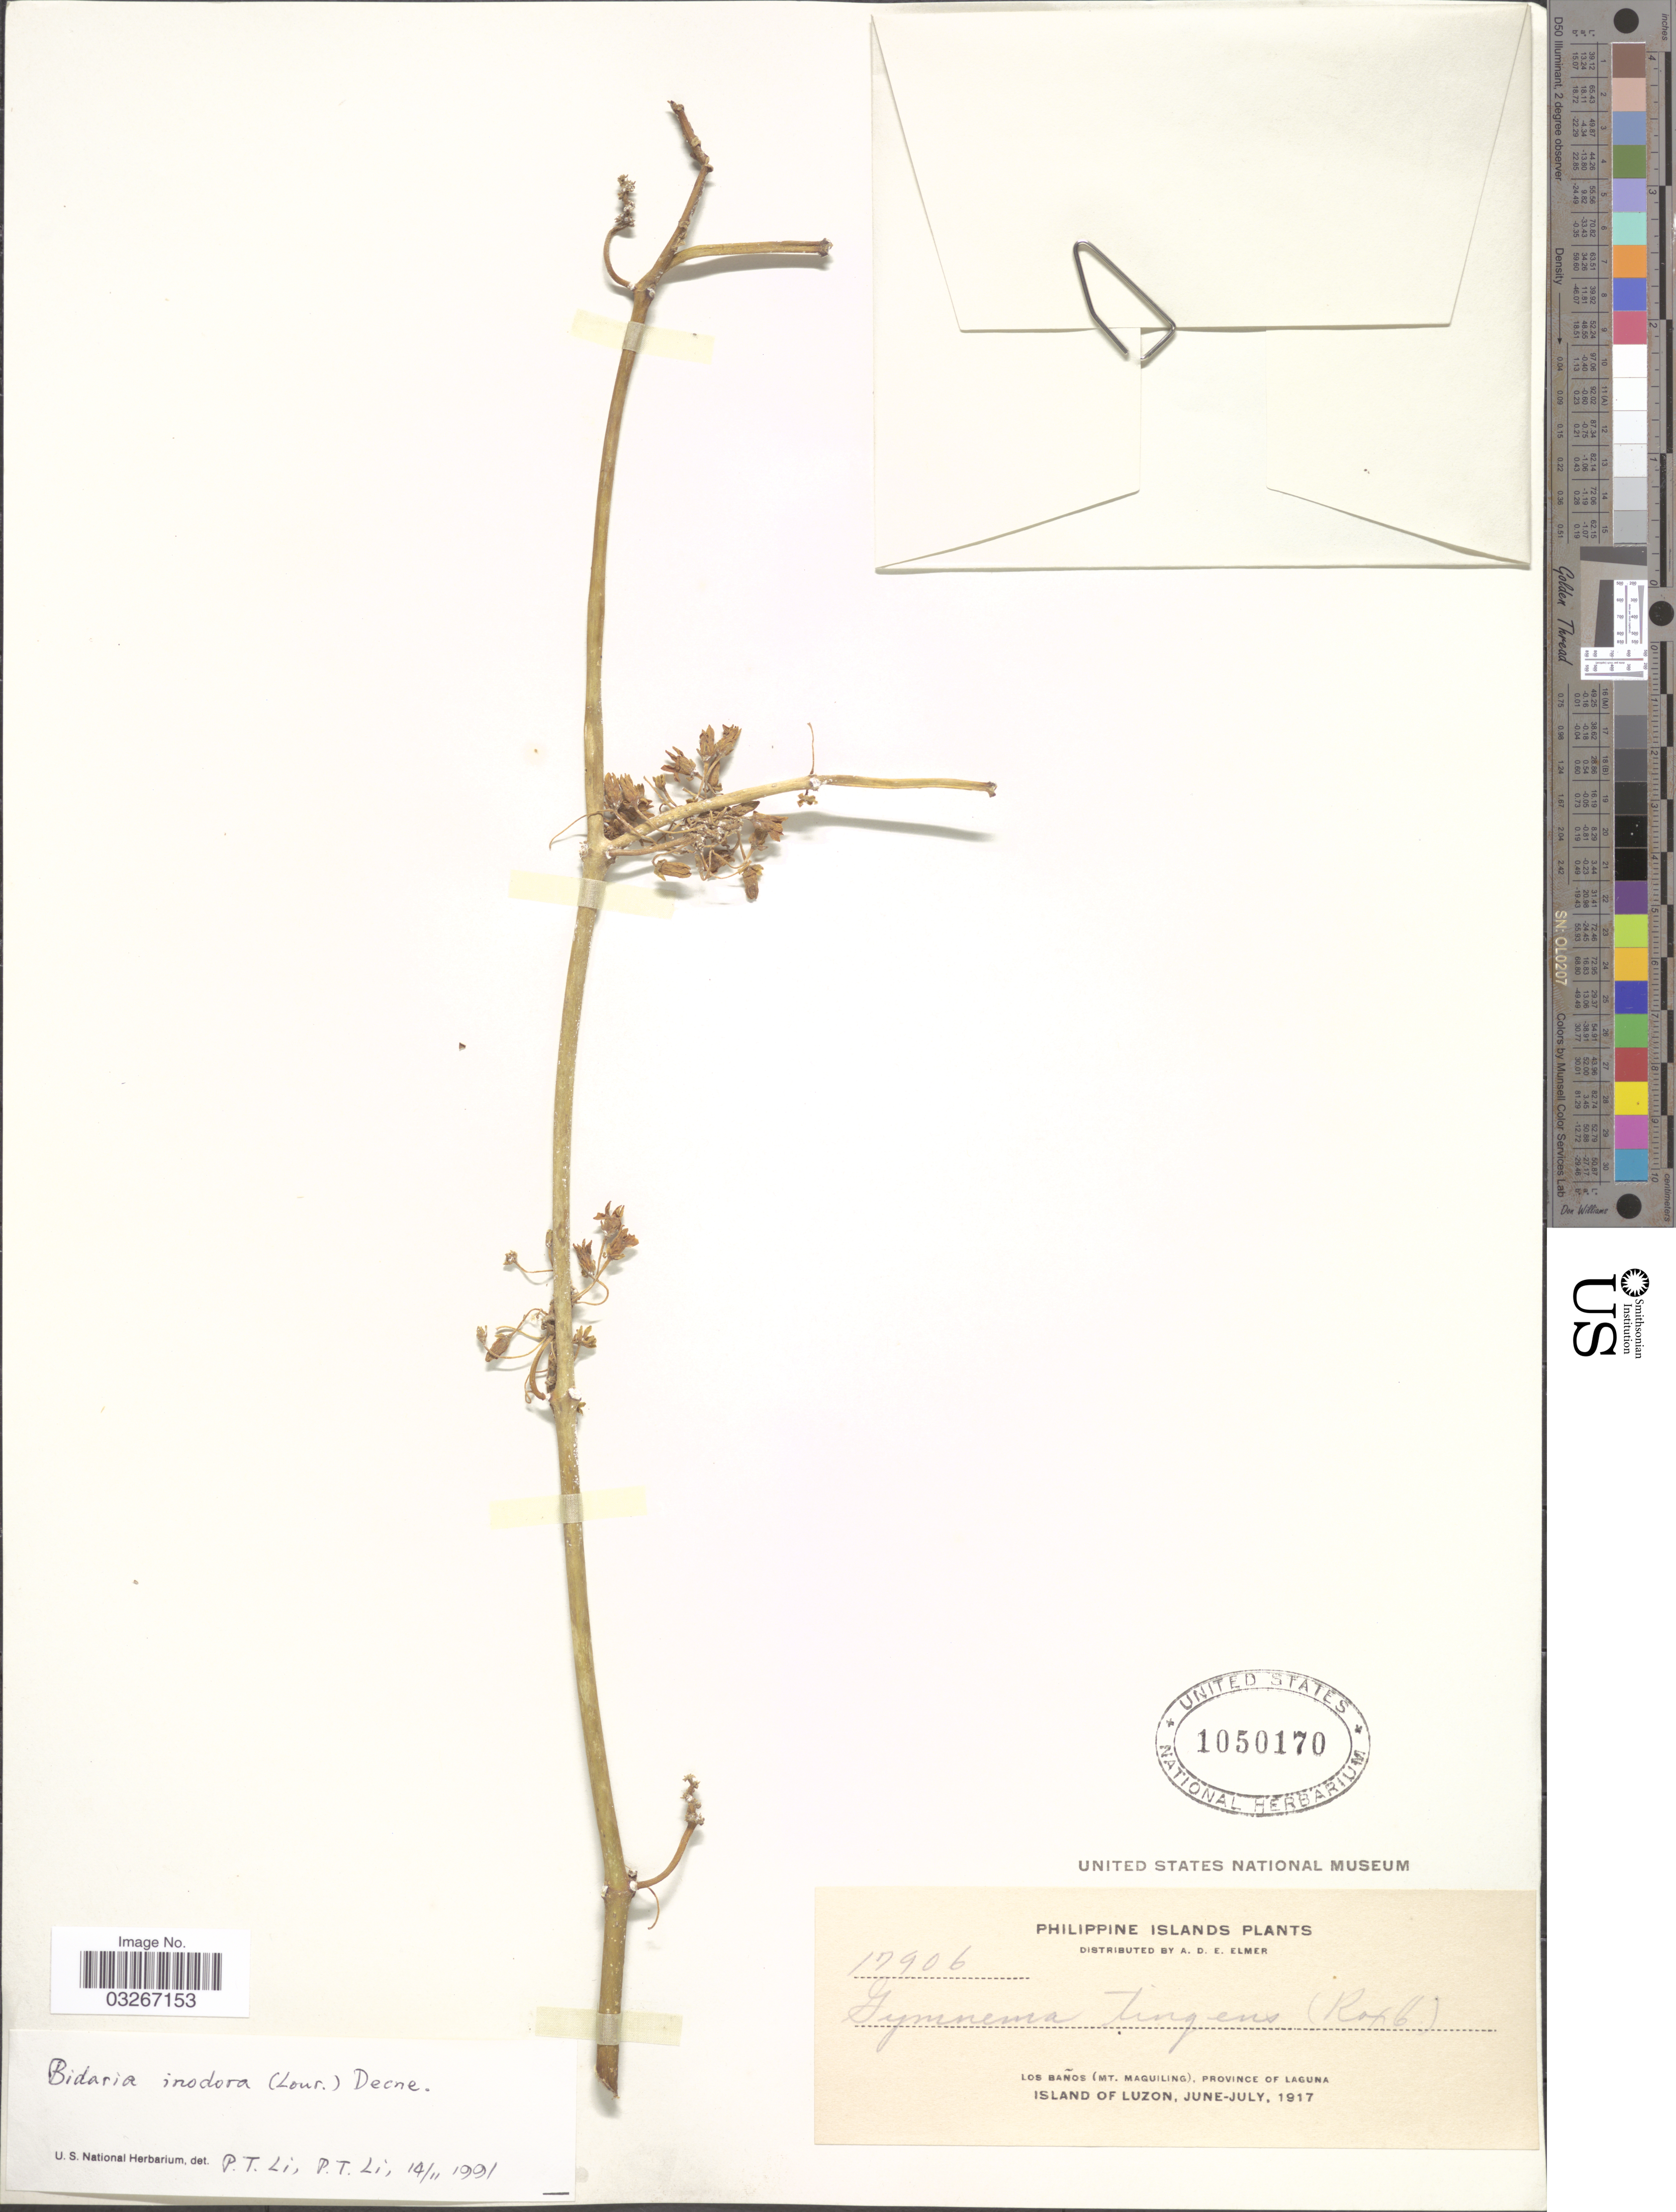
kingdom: Plantae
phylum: Tracheophyta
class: Magnoliopsida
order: Gentianales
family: Apocynaceae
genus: Gymnema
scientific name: Gymnema tingens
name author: (Roxb.) Wight & Arn.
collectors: A. D. E. Elmer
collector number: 17906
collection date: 1917-06/1917-07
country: Philippines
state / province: Calabarzon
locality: Los Baños (Mt. Maquiling), Province of Laguna. Island of Luzon.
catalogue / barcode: US 1050170